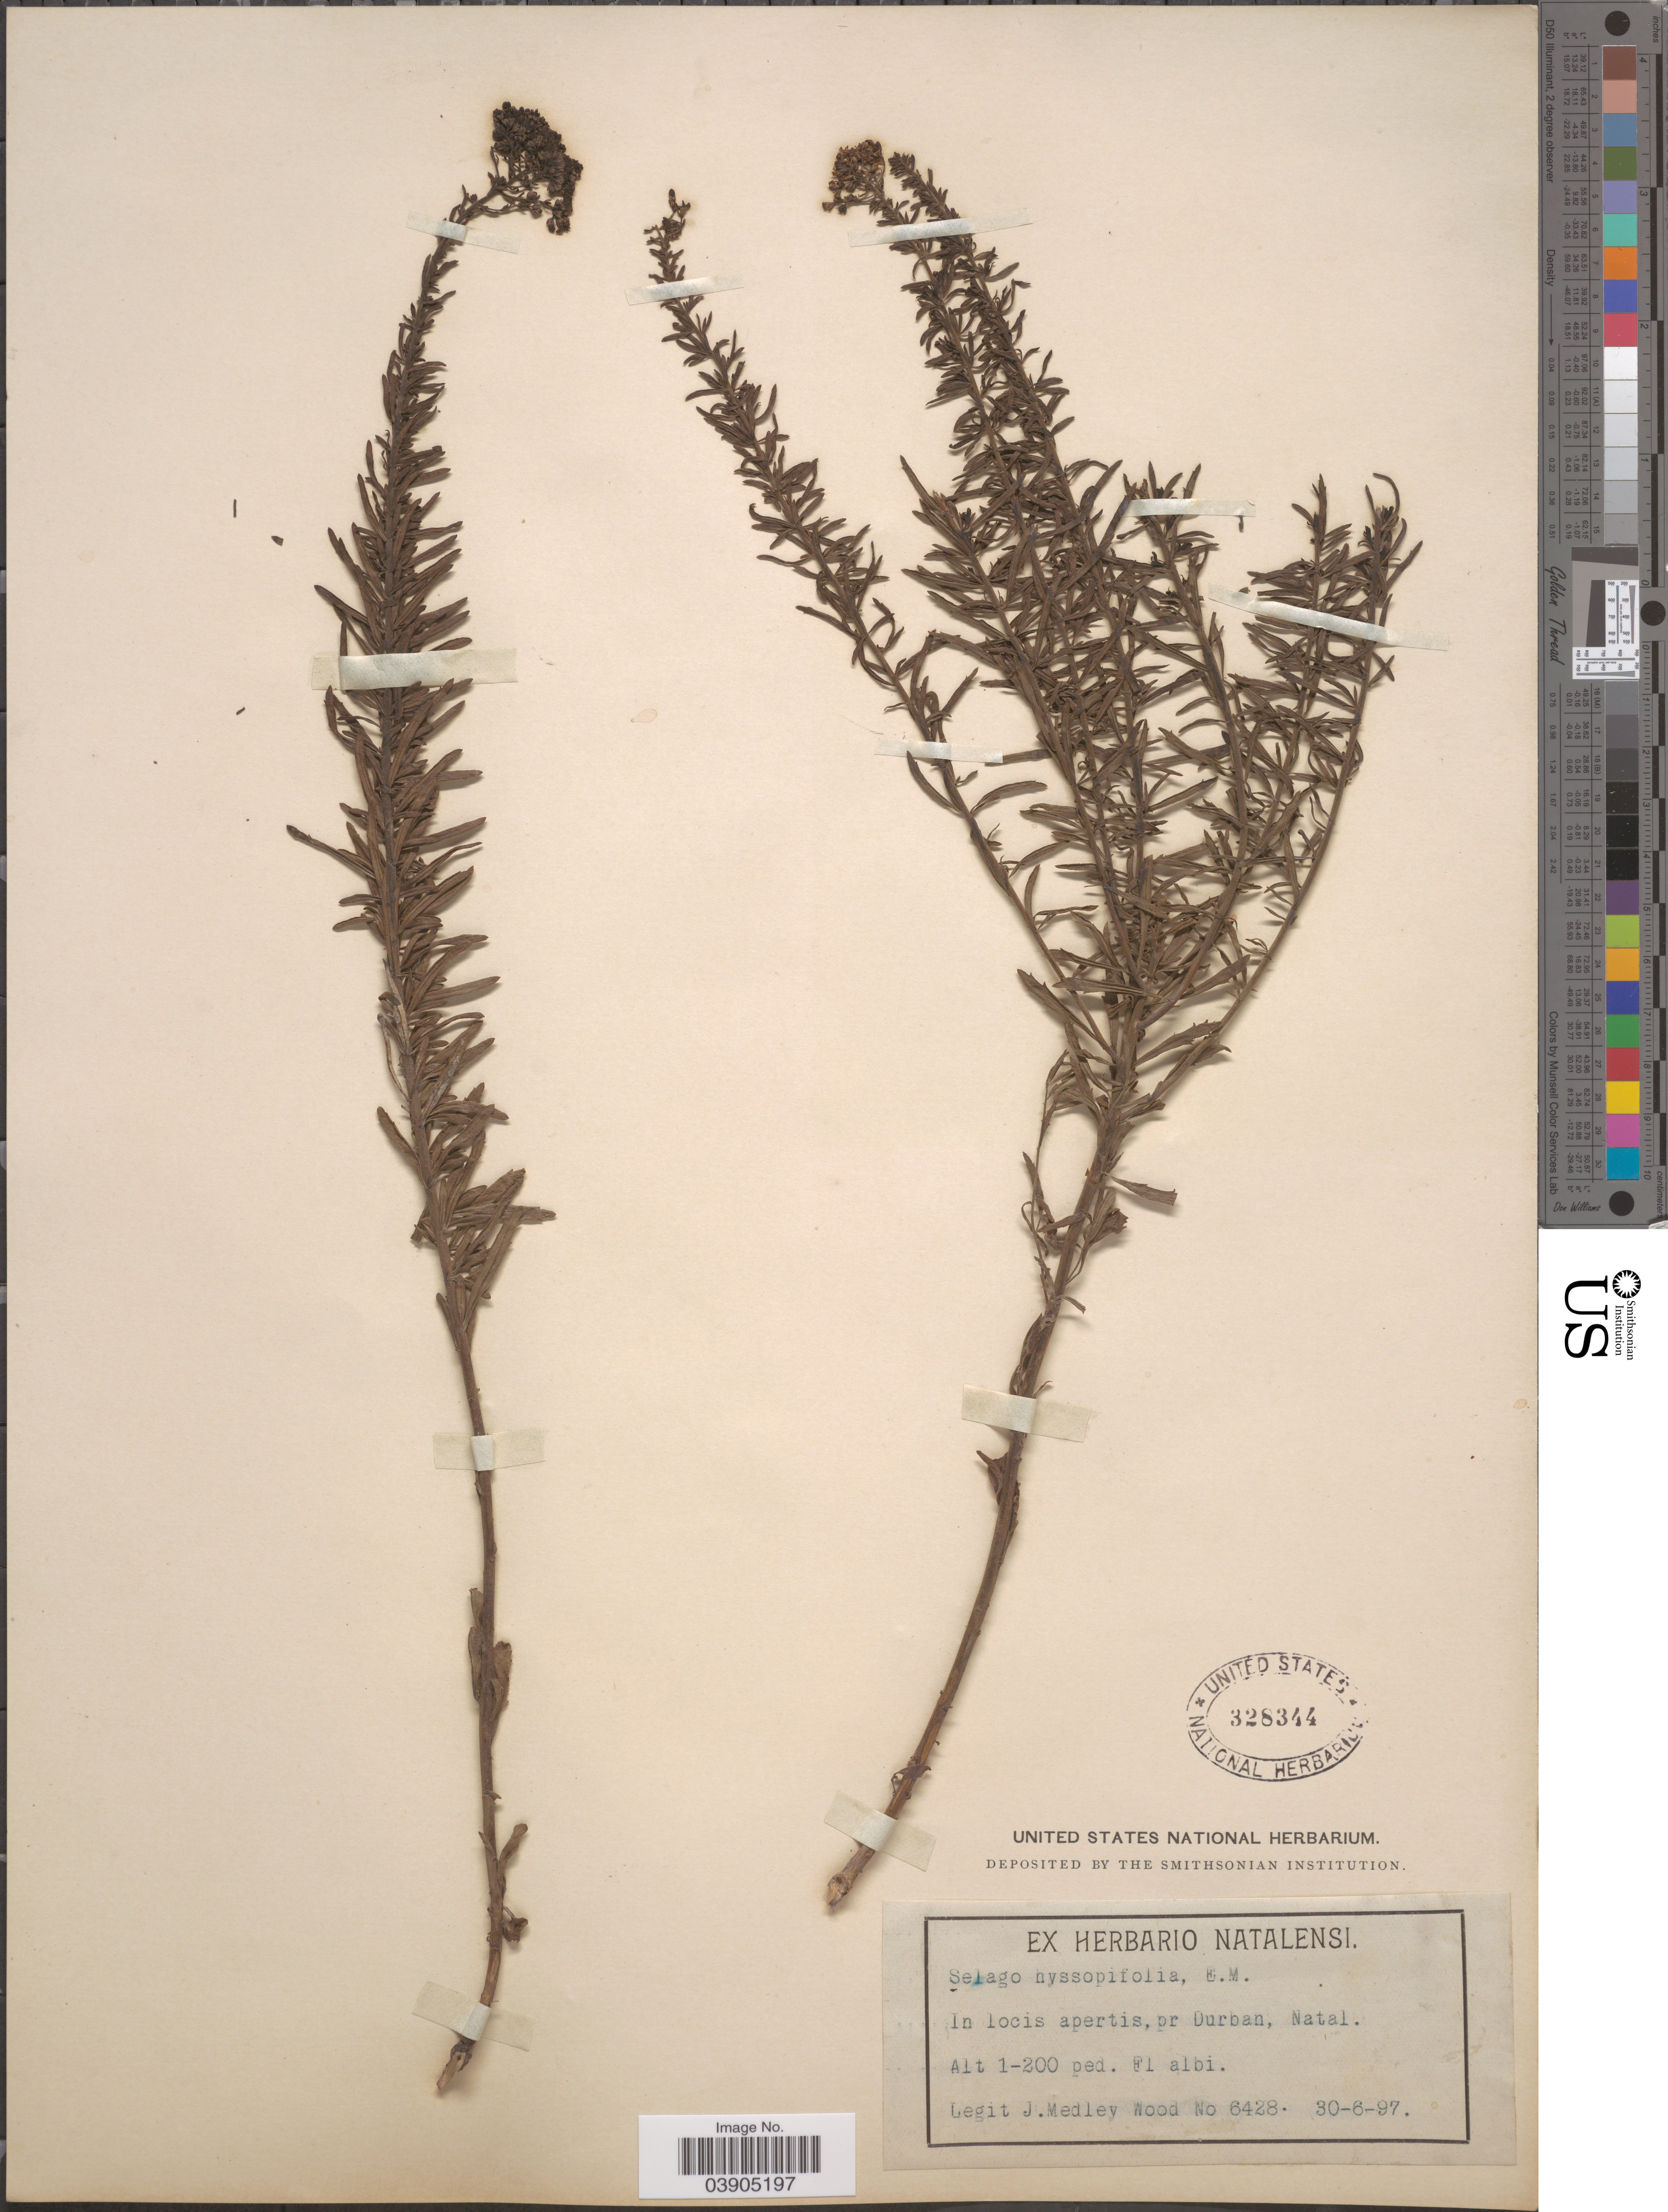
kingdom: Plantae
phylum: Tracheophyta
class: Magnoliopsida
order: Lamiales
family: Scrophulariaceae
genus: Selago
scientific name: Selago hyssopifolia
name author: E. Mey.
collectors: J. M. Wood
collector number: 6428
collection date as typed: Transcribed d/m/y: 30/6/97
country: South Africa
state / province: KwaZulu-Natal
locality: In locis apertis, pr Durban, Natal.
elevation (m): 30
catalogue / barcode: US 328344